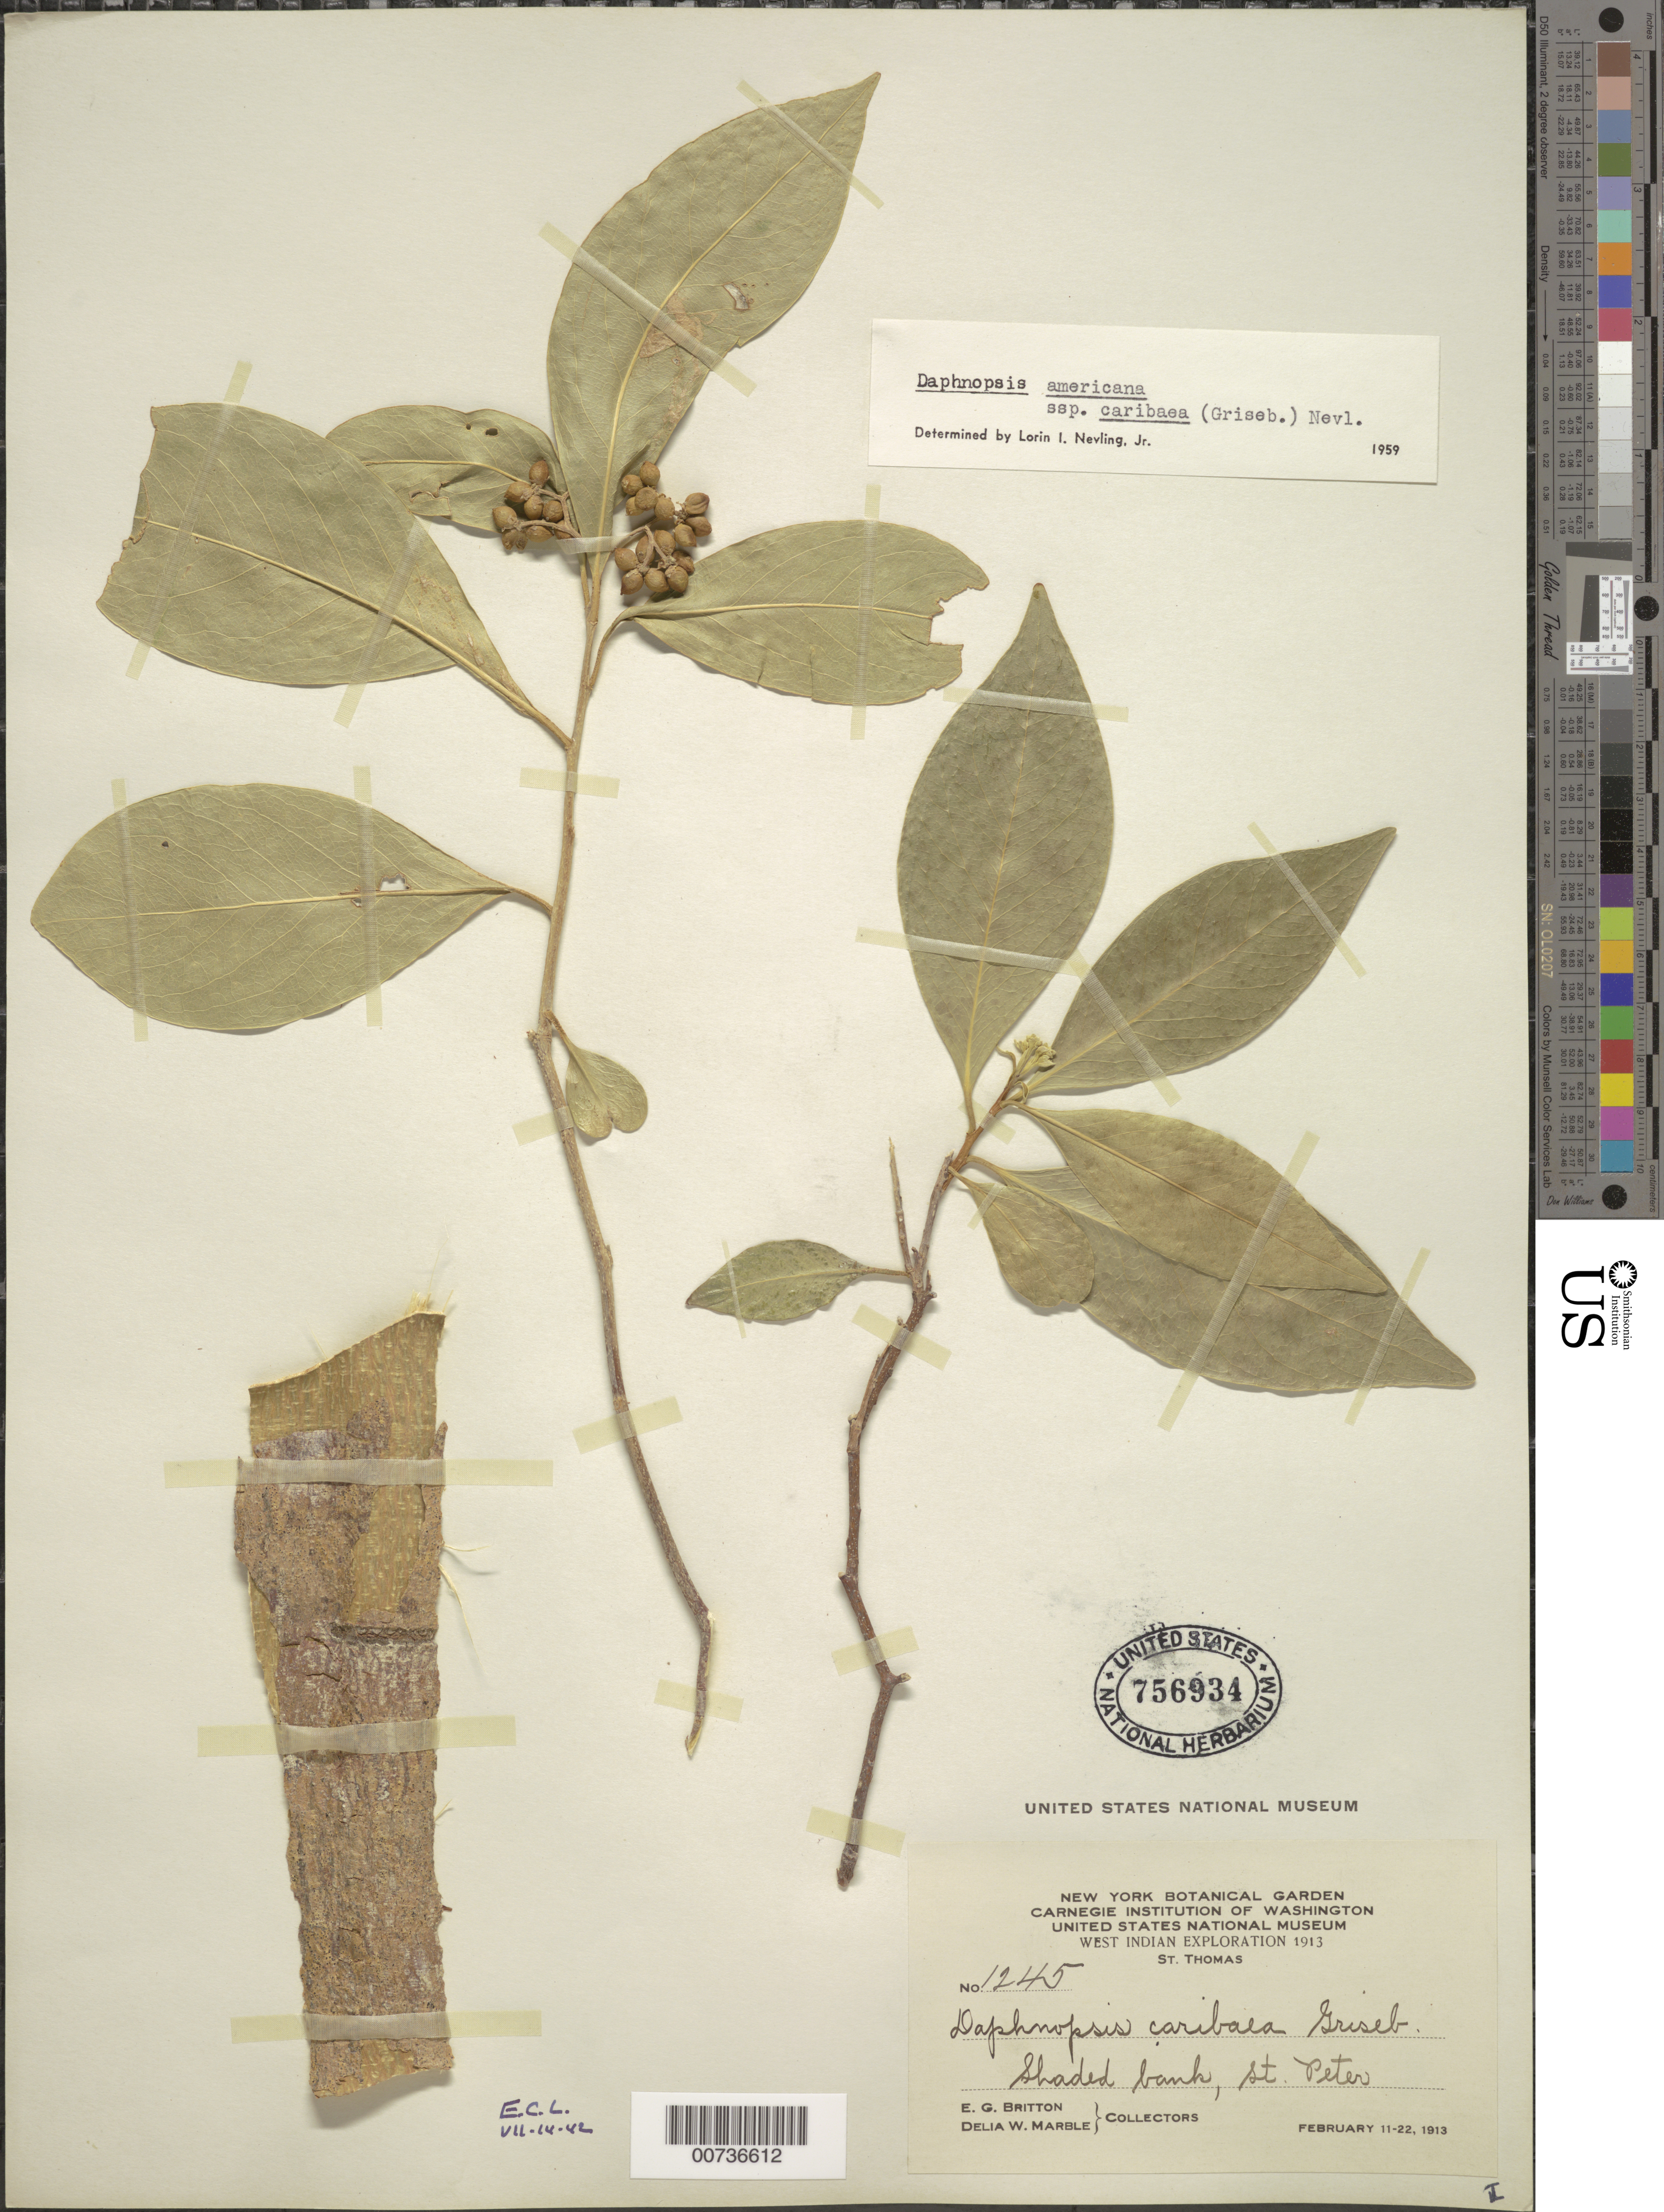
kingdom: Plantae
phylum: Tracheophyta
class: Magnoliopsida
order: Malvales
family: Thymelaeaceae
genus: Daphnopsis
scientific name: Daphnopsis americana subsp. caribaea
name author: (Griseb.) Nevling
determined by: Nevling, L. I., Jr.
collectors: E. G. Britton & D. W. Marble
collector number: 1245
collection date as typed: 11 Feb 1913 to 22 Feb 1913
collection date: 1913-02-11/1913-02-22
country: U.S. Virgin Islands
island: St. Thomas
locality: St. Thomas; St. Peter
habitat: Shaded banks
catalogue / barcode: US 756934